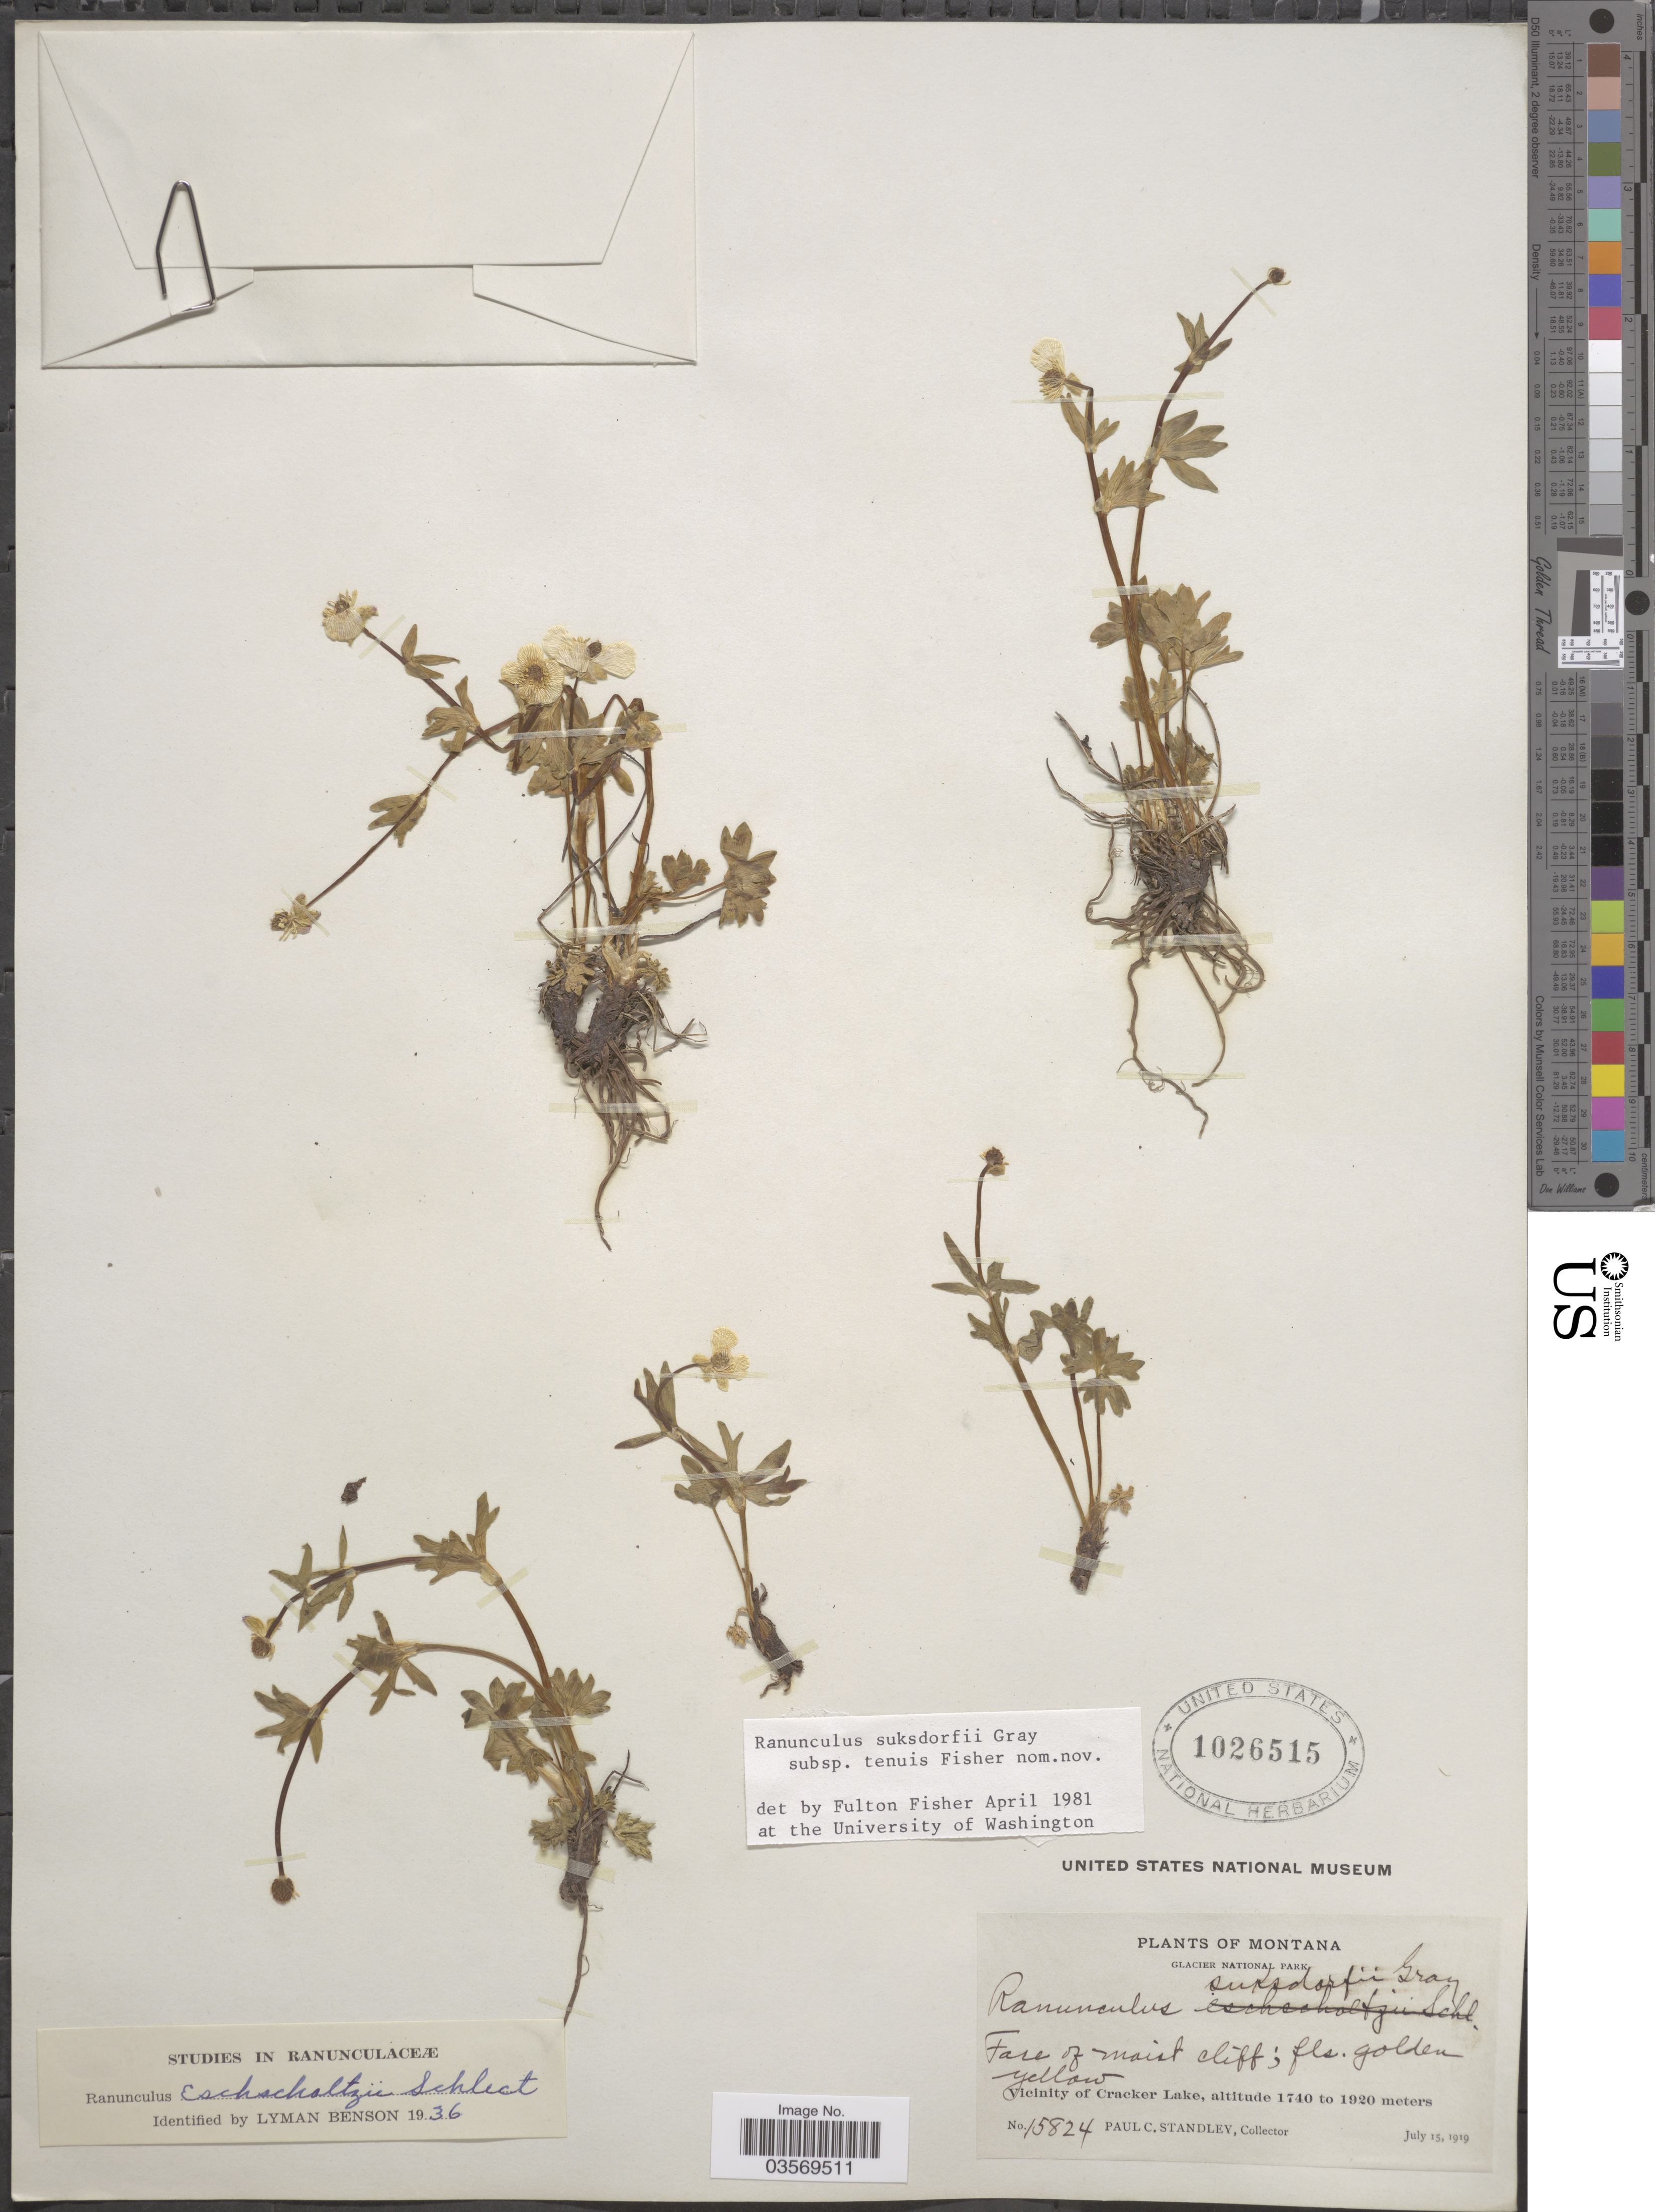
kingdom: Plantae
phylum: Tracheophyta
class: Magnoliopsida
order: Ranunculales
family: Ranunculaceae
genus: Ranunculus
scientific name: Ranunculus suksdorfii subsp. tenuis F.J.F. Fisher, nom. nov. ined.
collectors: P. C. Standley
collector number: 15824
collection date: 1919-07-15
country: United States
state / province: Montana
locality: Glacier National Park. Vicinity of Cracker Lake.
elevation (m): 1740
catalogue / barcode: US 1026515